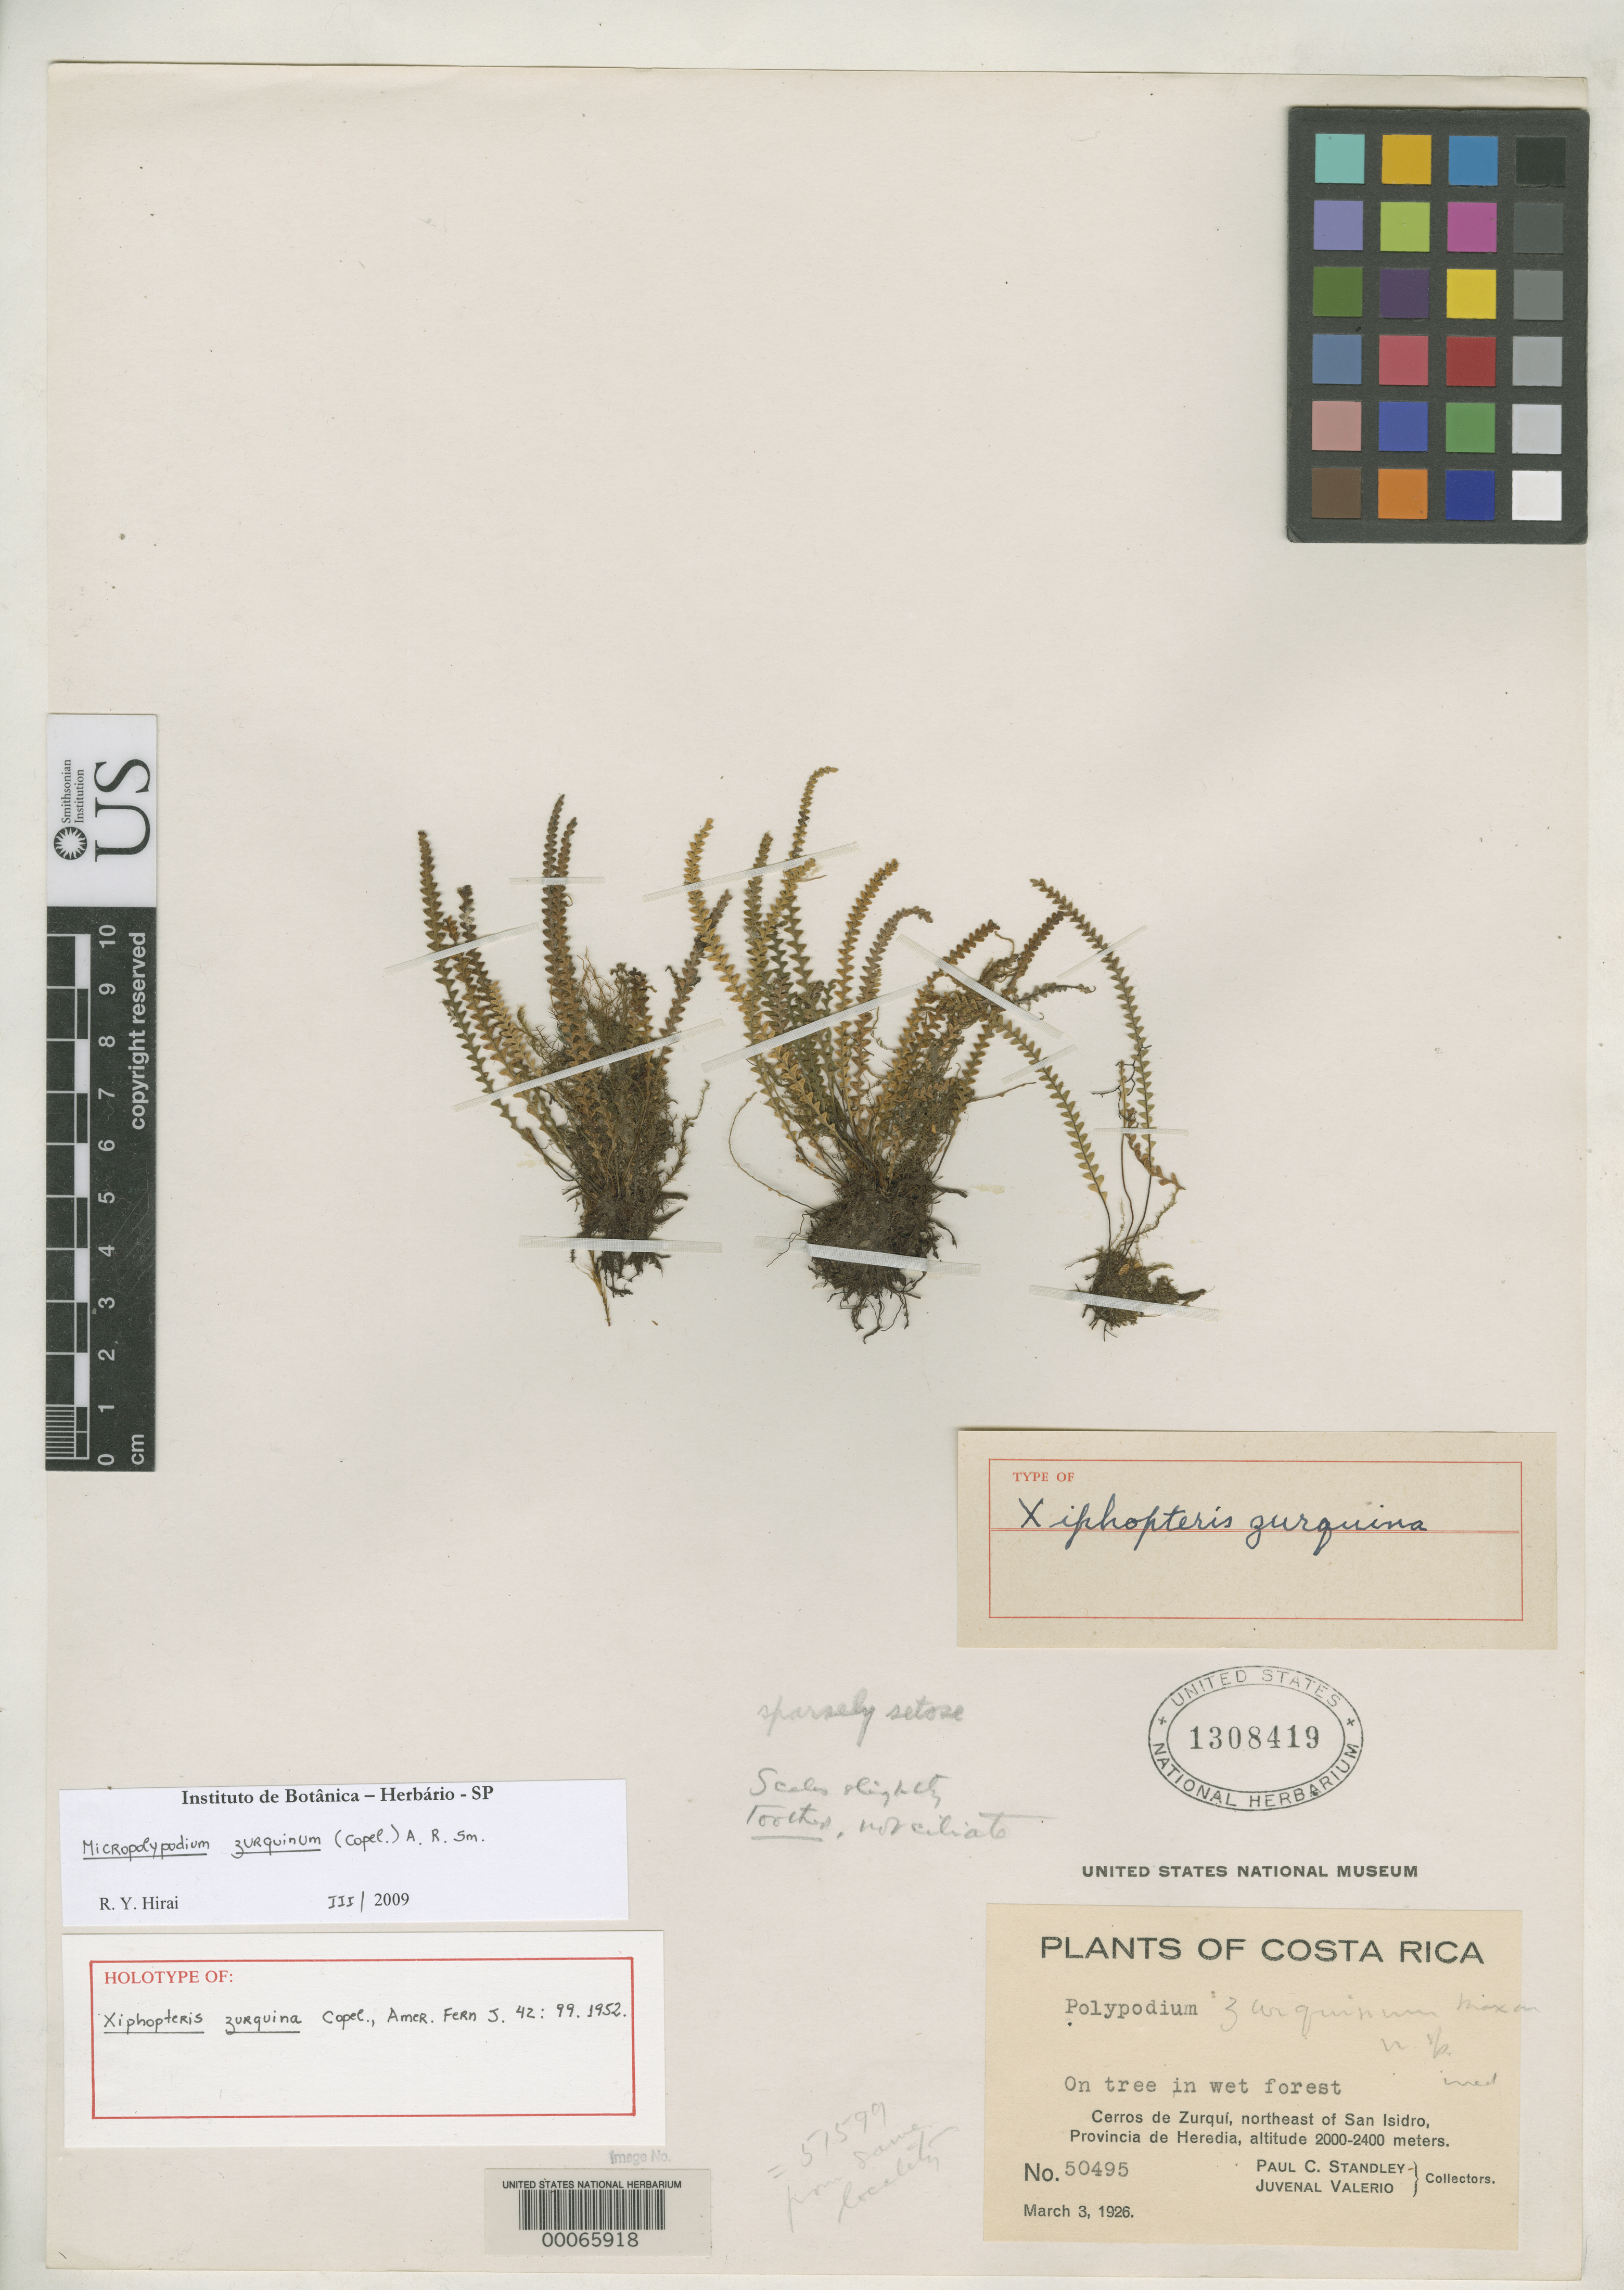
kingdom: Plantae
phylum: Tracheophyta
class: Polypodiopsida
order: Polypodiales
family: Polypodiaceae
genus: Xiphopteris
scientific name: Xiphopteris zurquina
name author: Copel.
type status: Holotype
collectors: P. C. Standley & J. Valerio R.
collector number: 50495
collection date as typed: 03 Mar 1926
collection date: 1926-03-03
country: Costa Rica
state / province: Heredia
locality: Cerros de Zurqui, NE of San Isidro.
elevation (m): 2000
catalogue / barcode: US 1308419